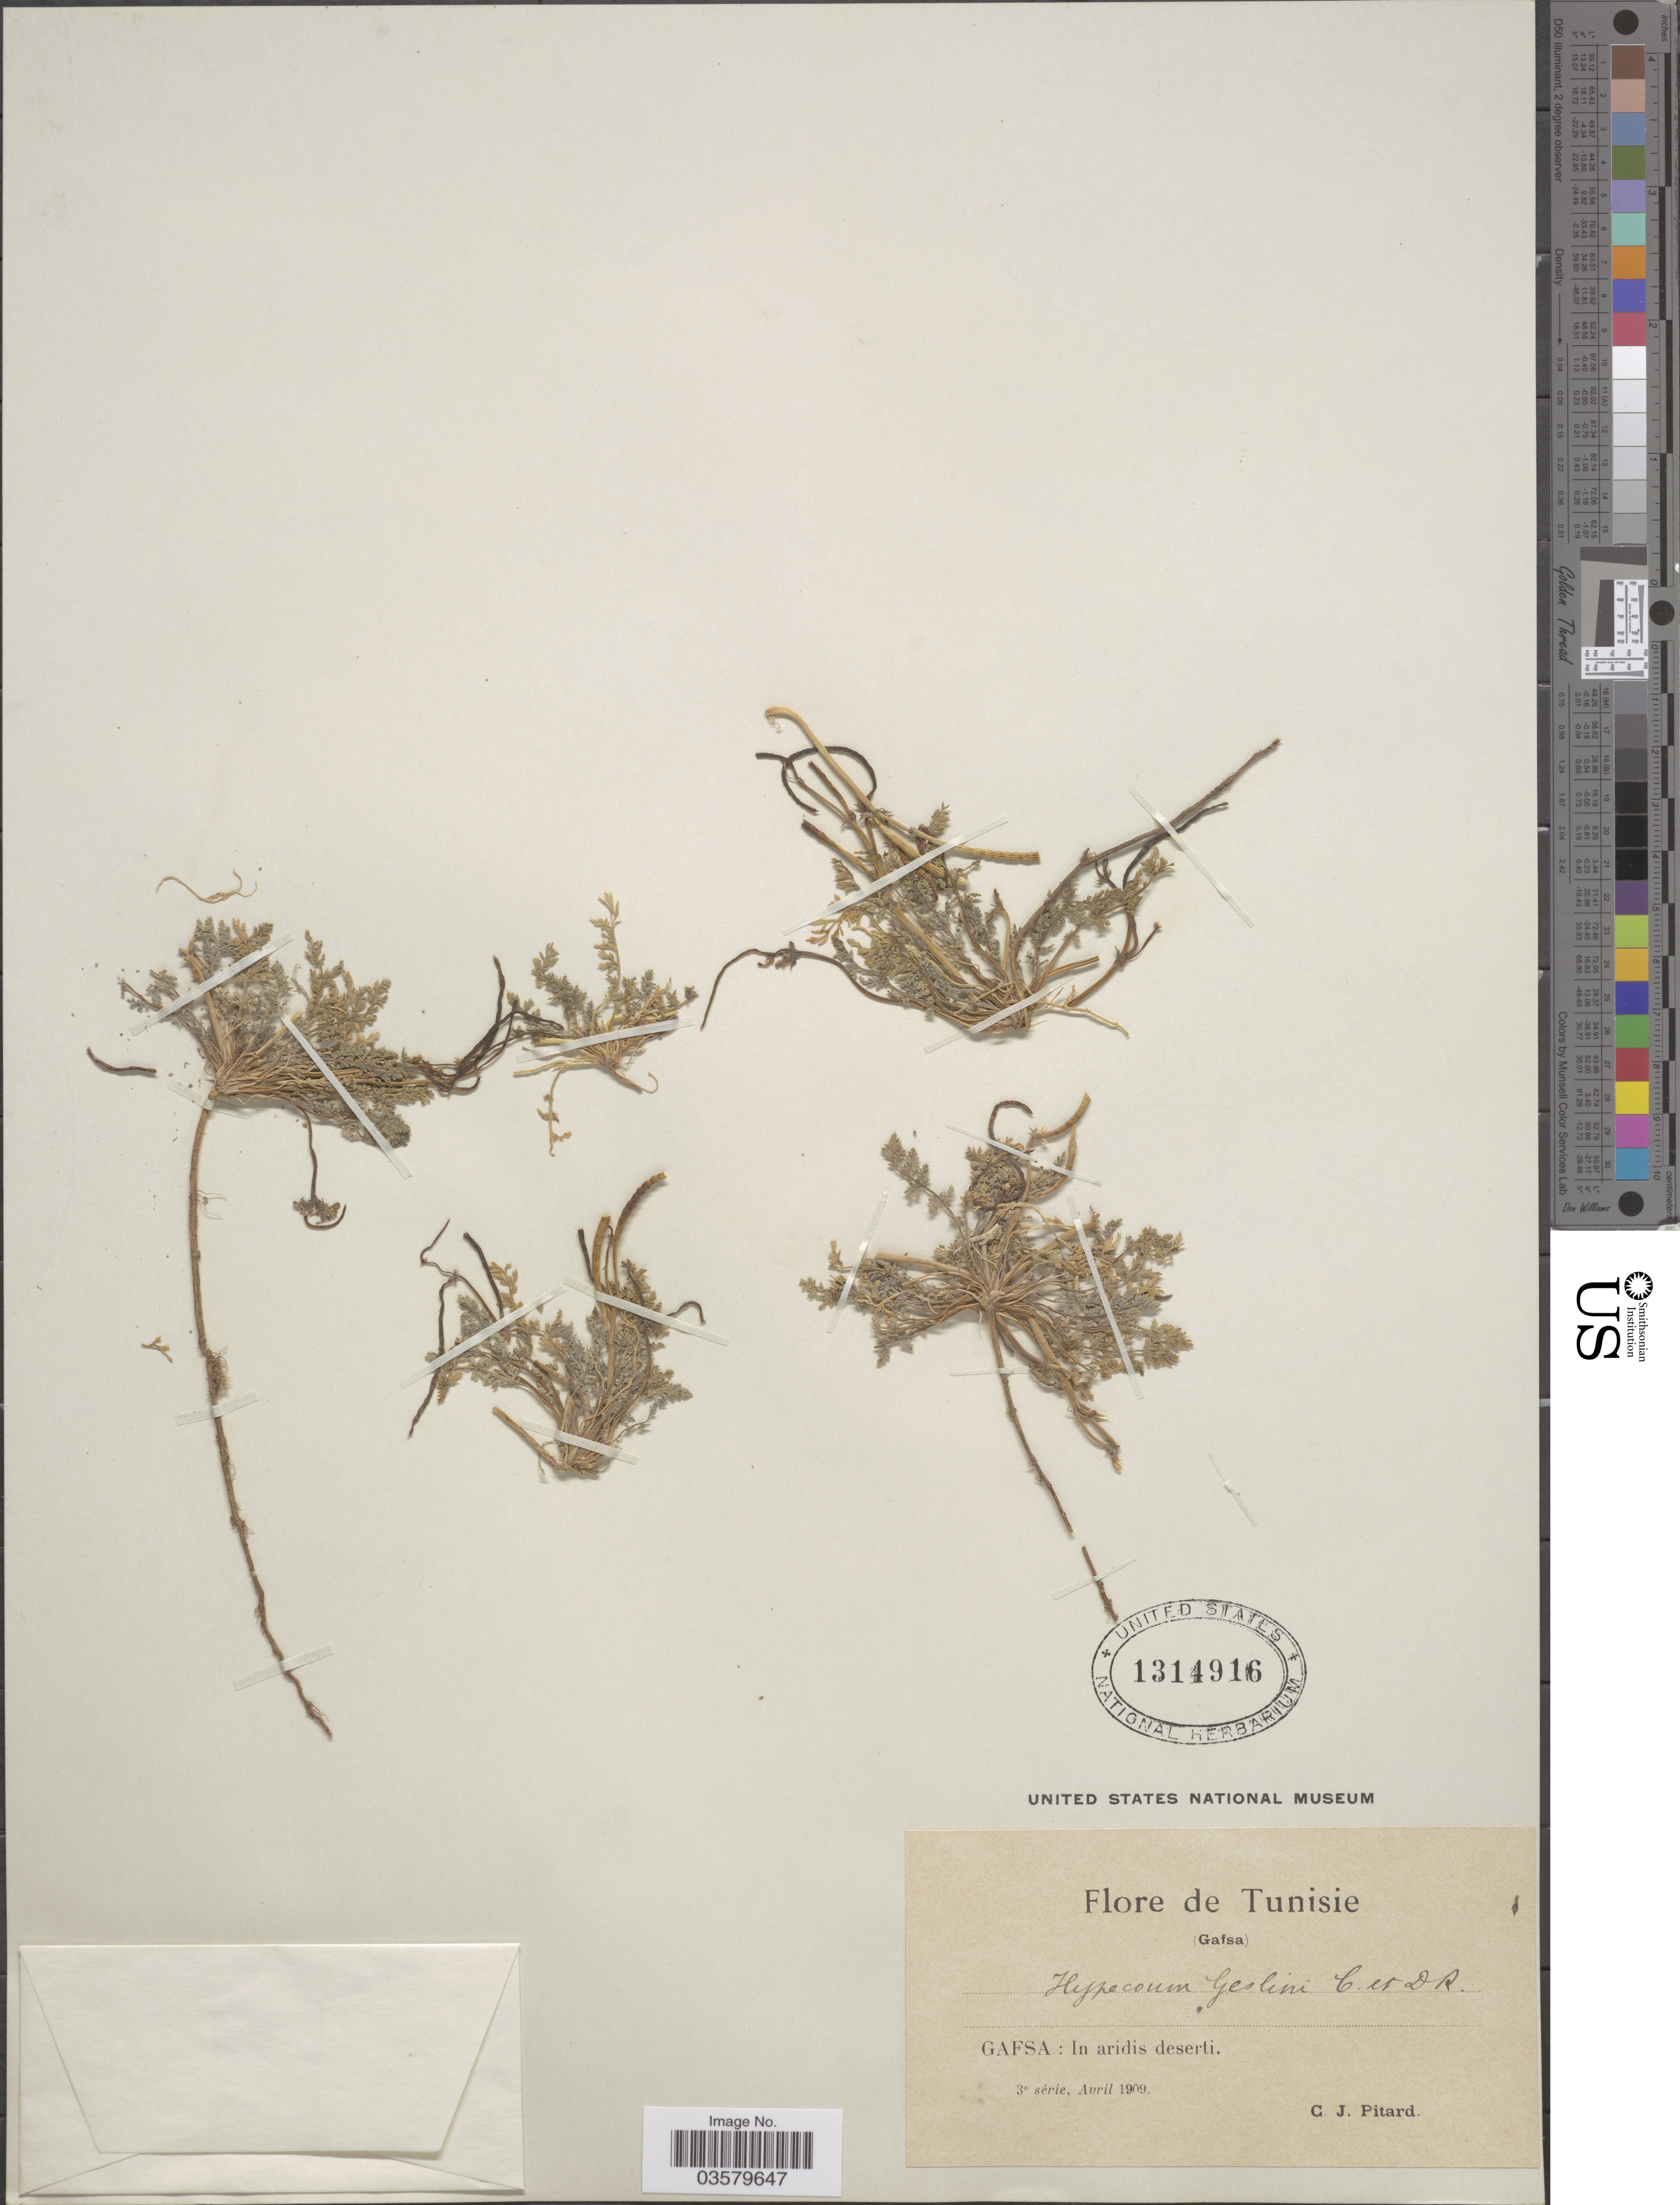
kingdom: Plantae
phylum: Tracheophyta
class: Magnoliopsida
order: Ranunculales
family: Papaveraceae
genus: Hypecoum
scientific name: Hypecoum geslinii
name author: Coss. & Kralik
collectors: C. Pitard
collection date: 1909-04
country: Tunisia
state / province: Gafsa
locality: In aridis deserti.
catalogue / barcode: US 1314916